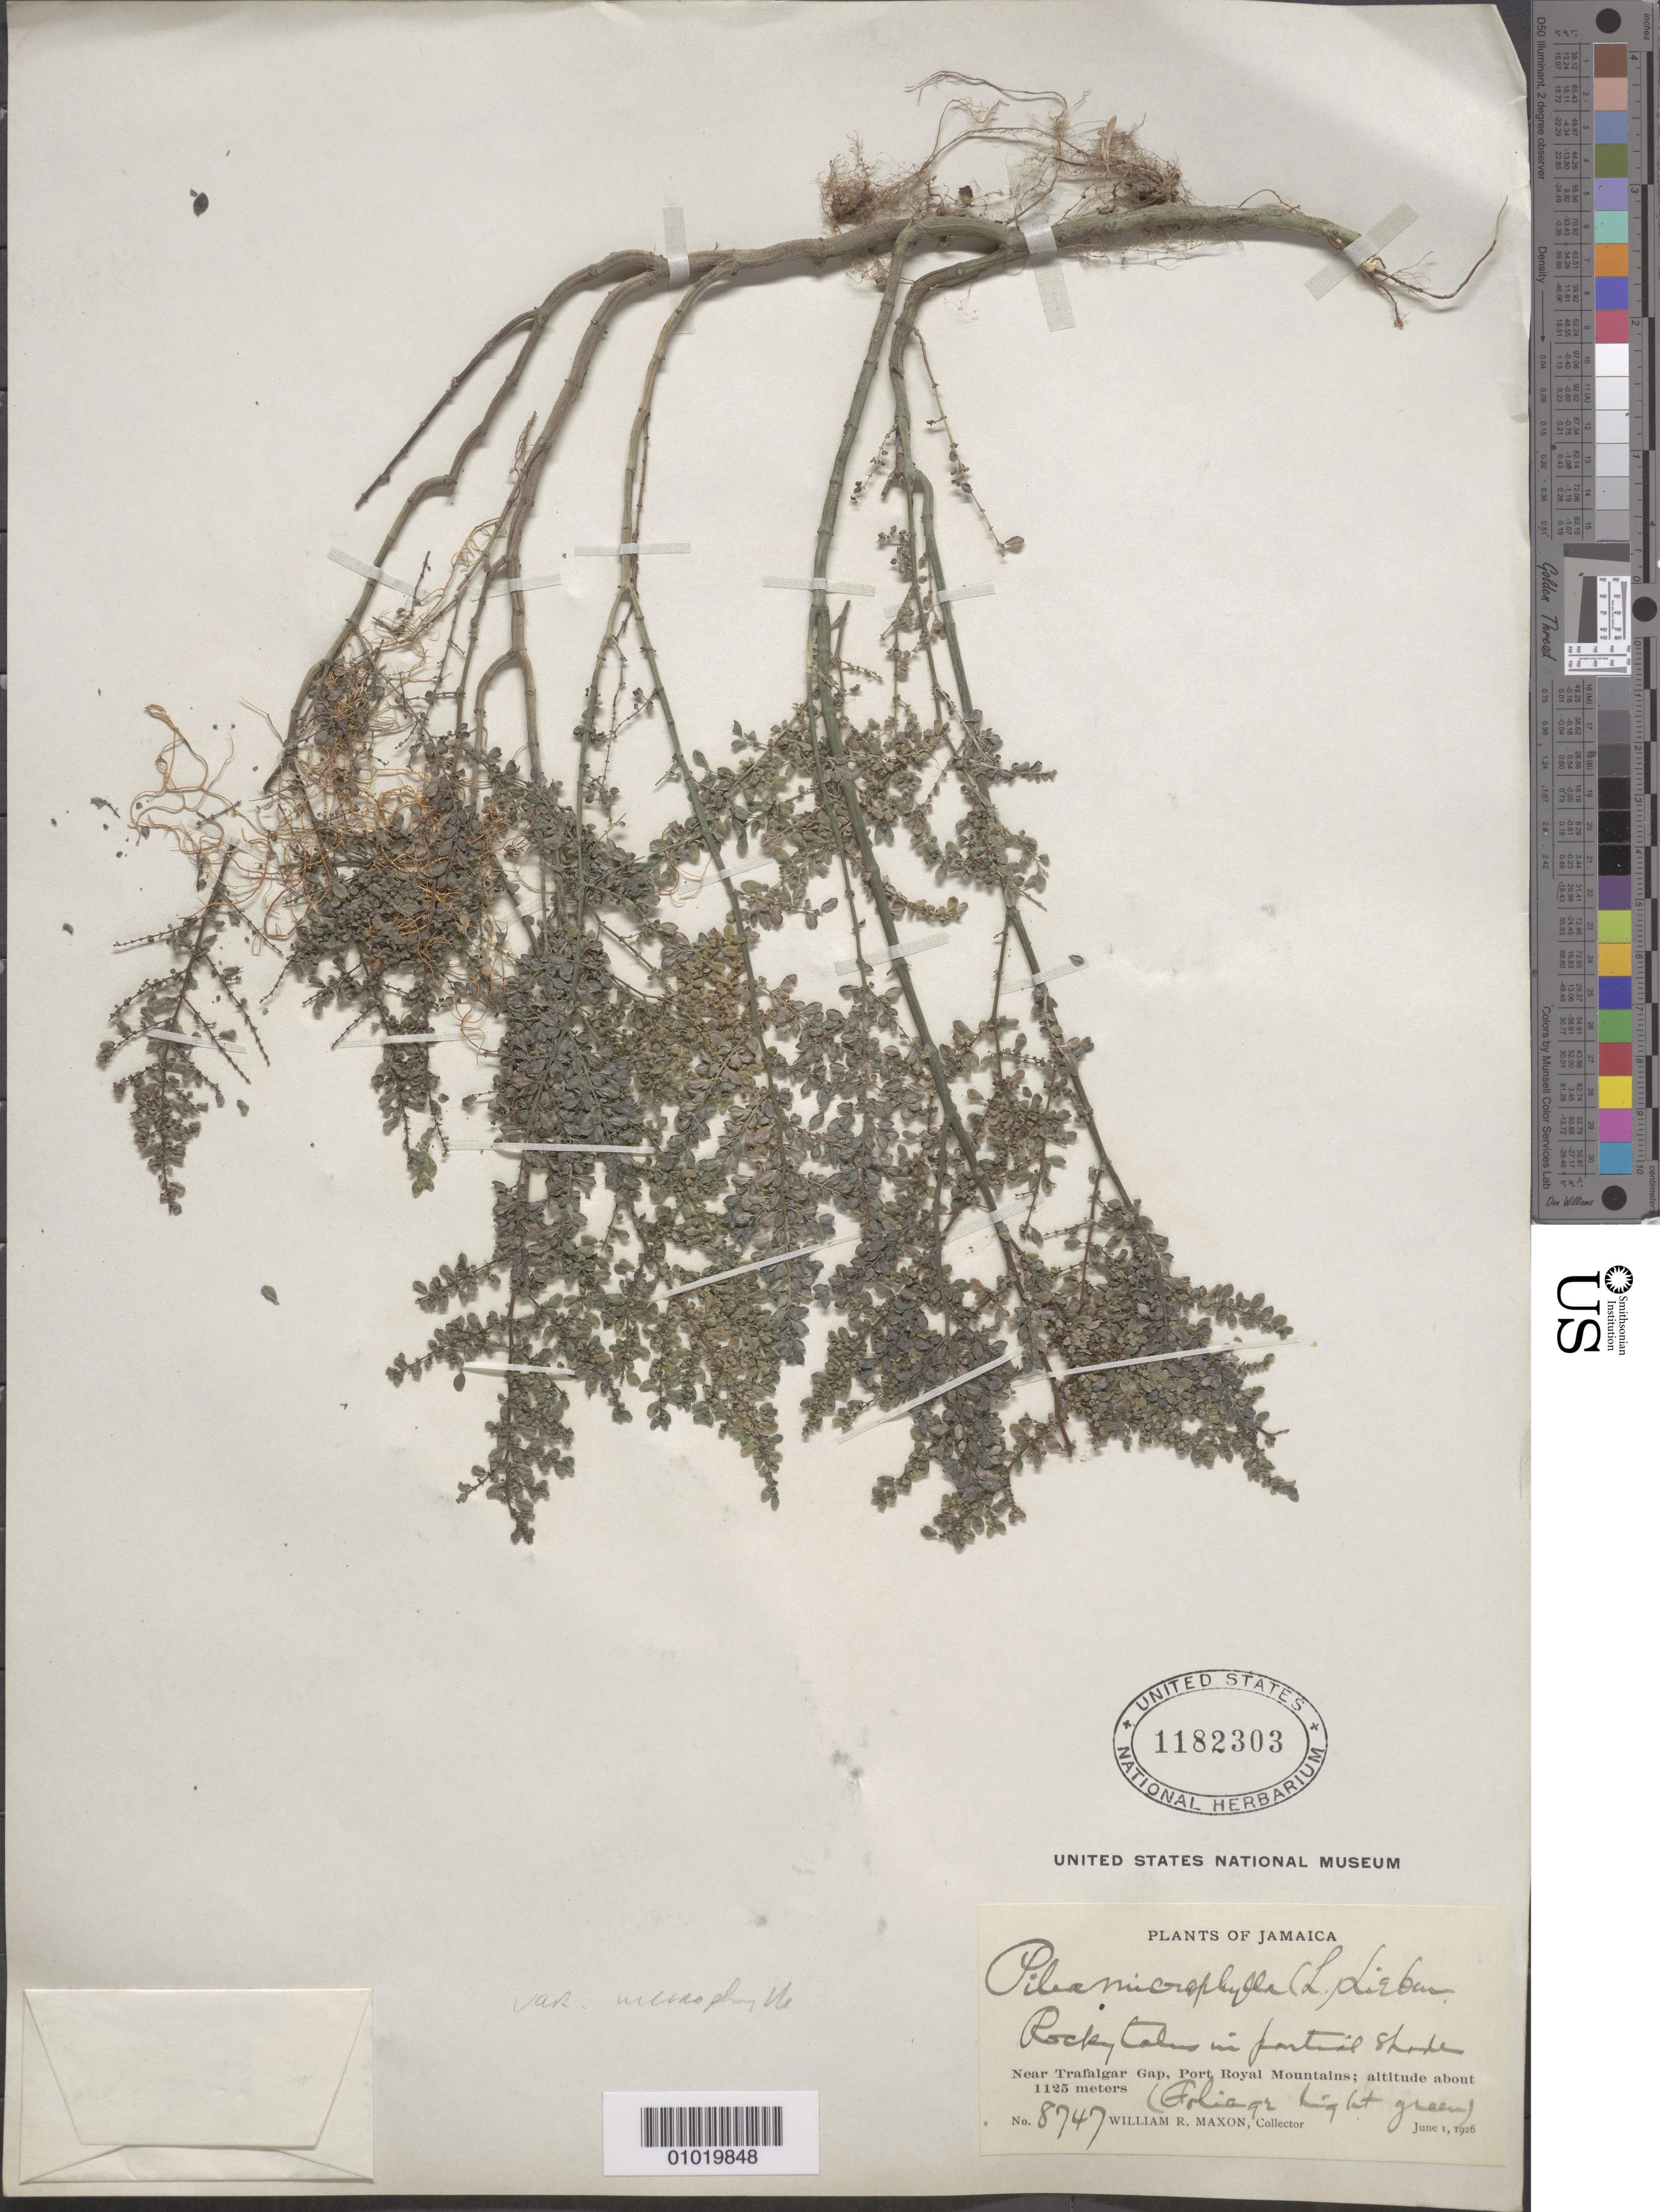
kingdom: Plantae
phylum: Tracheophyta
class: Magnoliopsida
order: Rosales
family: Urticaceae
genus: Pilea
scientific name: Pilea microphylla var. microphylla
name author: (L.) Liebm.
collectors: W. R. Maxon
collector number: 8747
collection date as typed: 01 Jun 1926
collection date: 1926-06-01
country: Jamaica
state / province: Portland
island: Jamaica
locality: Near Trafalgar Gap, Port Royal Mountains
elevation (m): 1125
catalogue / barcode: US 1182303